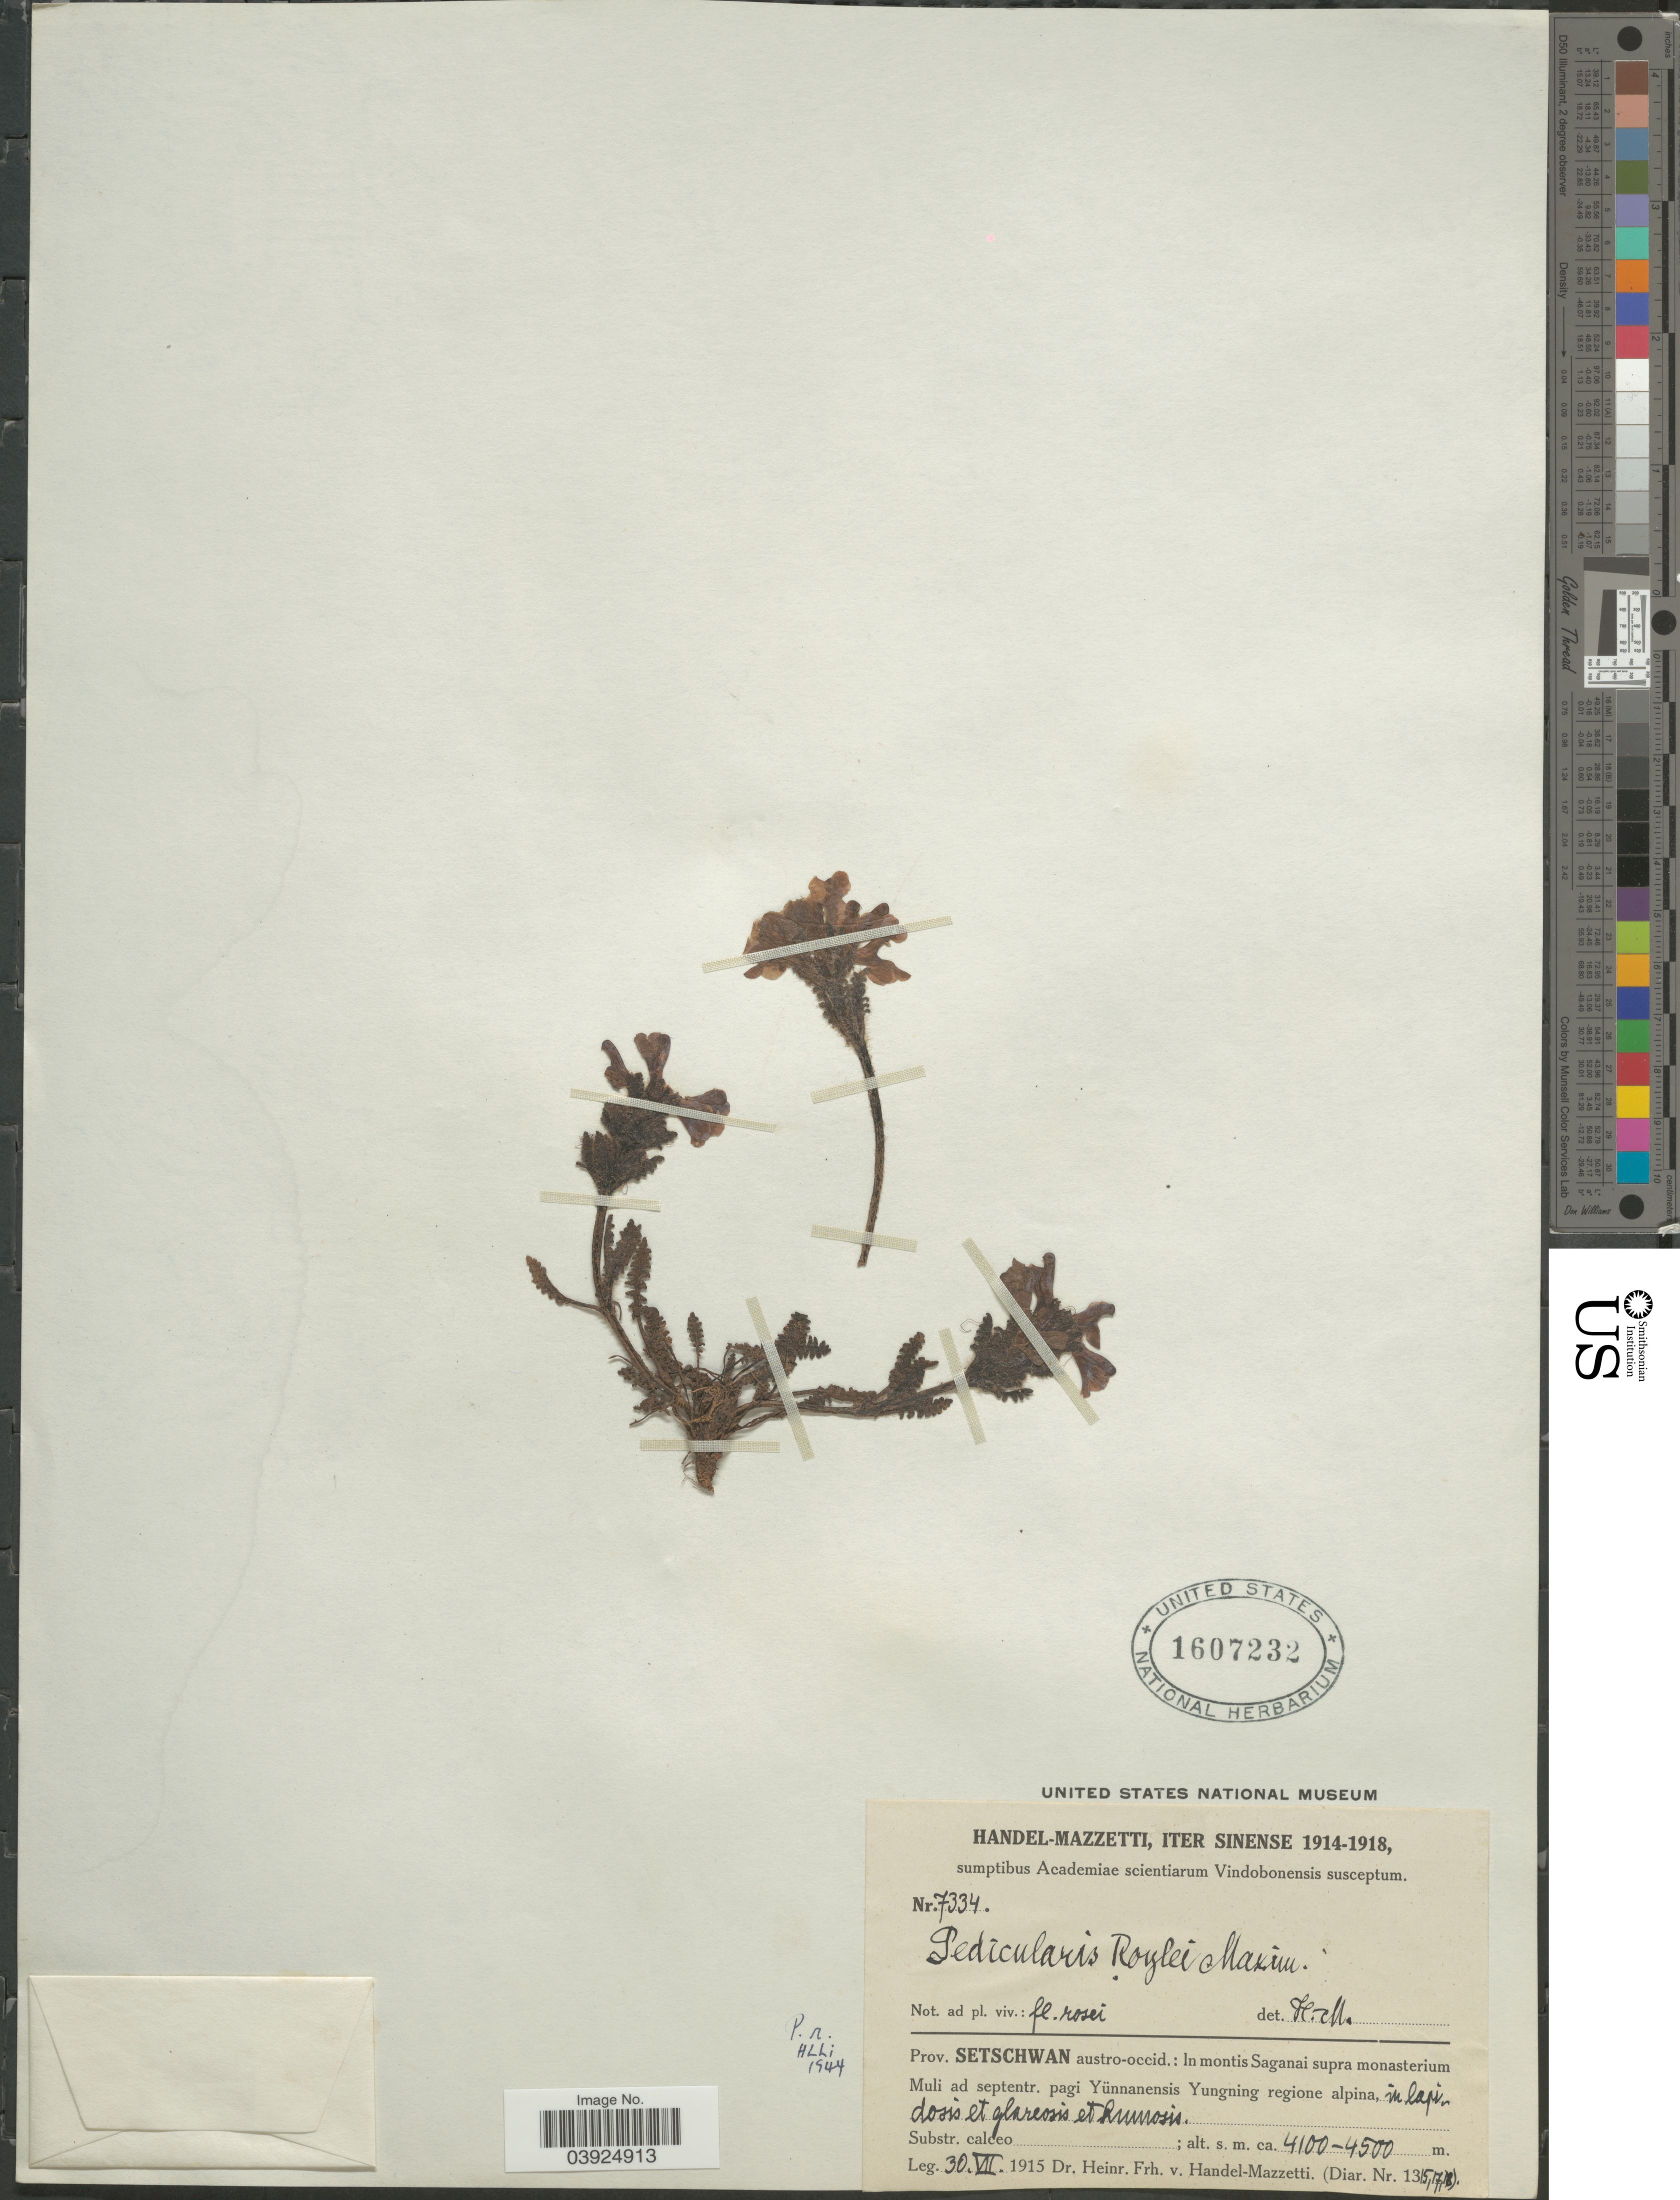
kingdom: Plantae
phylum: Tracheophyta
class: Magnoliopsida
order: Lamiales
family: Orobanchaceae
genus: Pedicularis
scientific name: Pedicularis roylei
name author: Maxim.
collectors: H. Handel-Mazzetti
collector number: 7334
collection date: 1915-07-30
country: China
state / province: Yunnan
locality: Prov. Setschwan austro-occid.: In montis Saganai supra monasterium Muli ad septentr. pagi Yünnanensis Yungning regione alpina, in lapiz dosis et glareosis et humosis.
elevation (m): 4100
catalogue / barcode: US 1607232